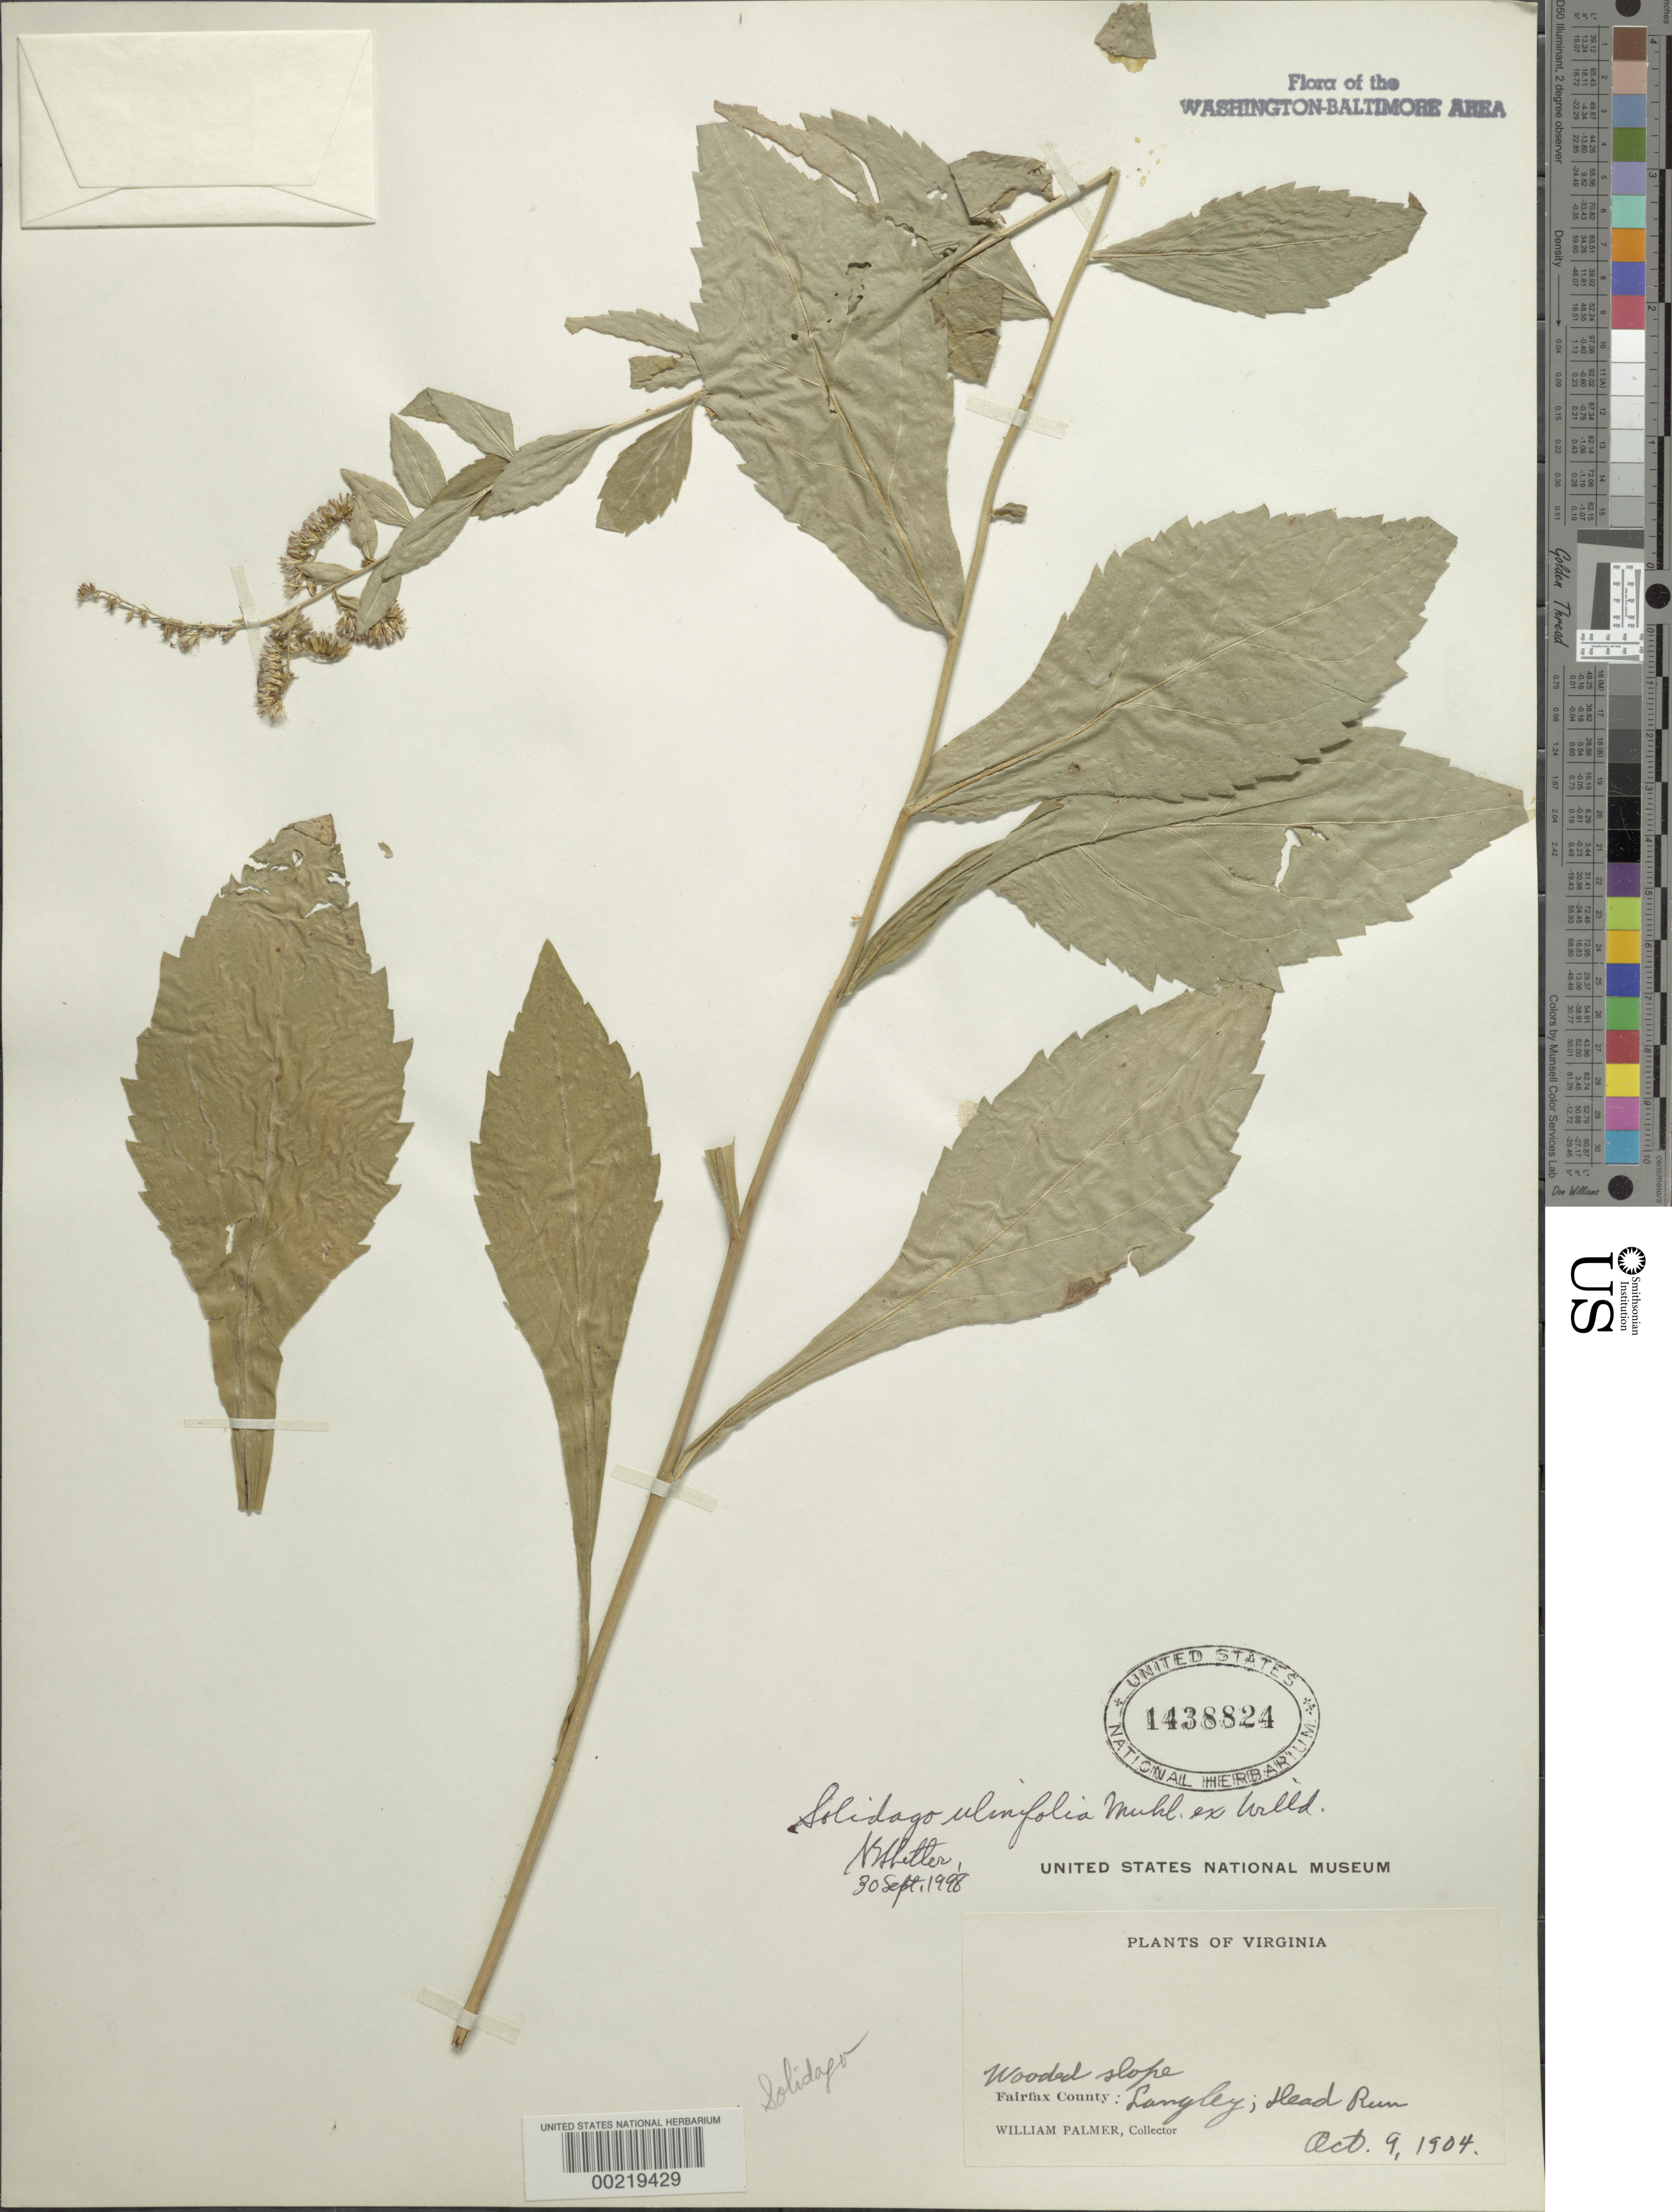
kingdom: Plantae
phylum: Tracheophyta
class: Magnoliopsida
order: Asterales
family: Asteraceae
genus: Solidago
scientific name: Solidago ulmifolia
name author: Muhl. ex Willd.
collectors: W. Palmer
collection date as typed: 09 Oct 1904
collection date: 1904-10-09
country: United States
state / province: Virginia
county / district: Fairfax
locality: Dead Run, Langley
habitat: Wooded slope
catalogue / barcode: US 1438824